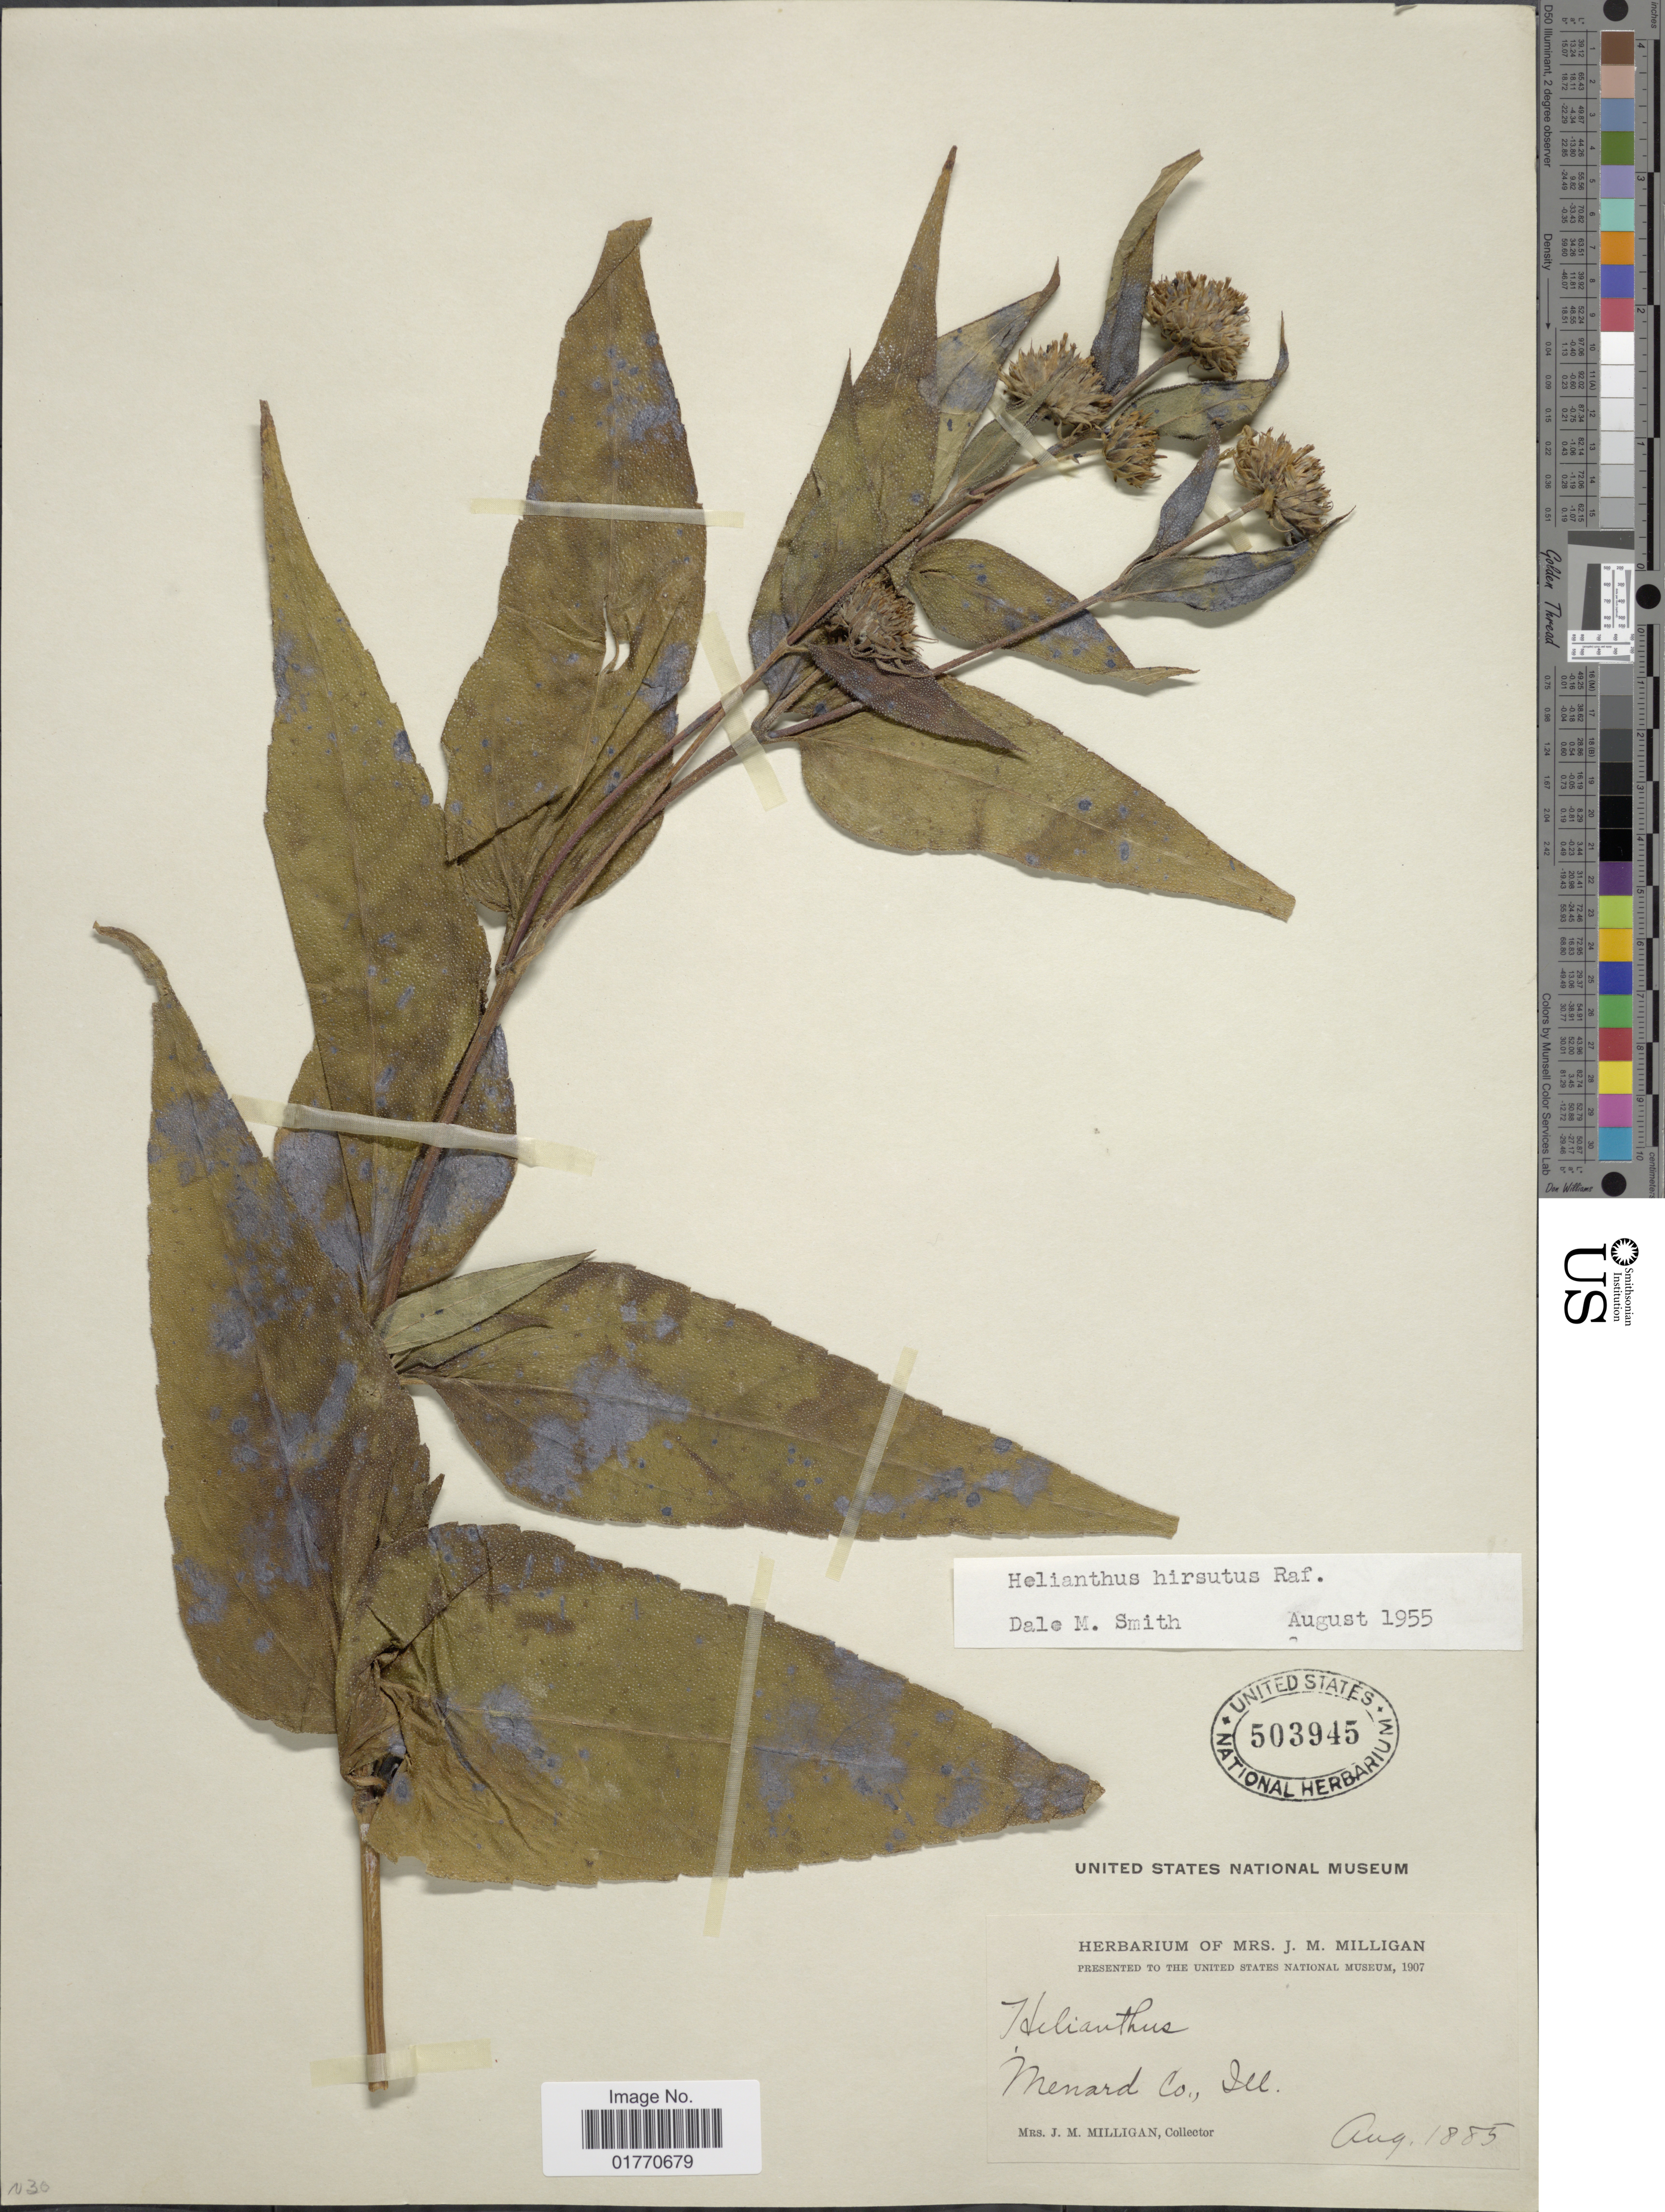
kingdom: Plantae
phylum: Tracheophyta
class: Magnoliopsida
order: Asterales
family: Asteraceae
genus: Helianthus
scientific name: Helianthus hirsutus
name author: Raf.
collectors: J. Milligan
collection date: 1885-08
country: United States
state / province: Illinois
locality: Menard Co.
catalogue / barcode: US 503945